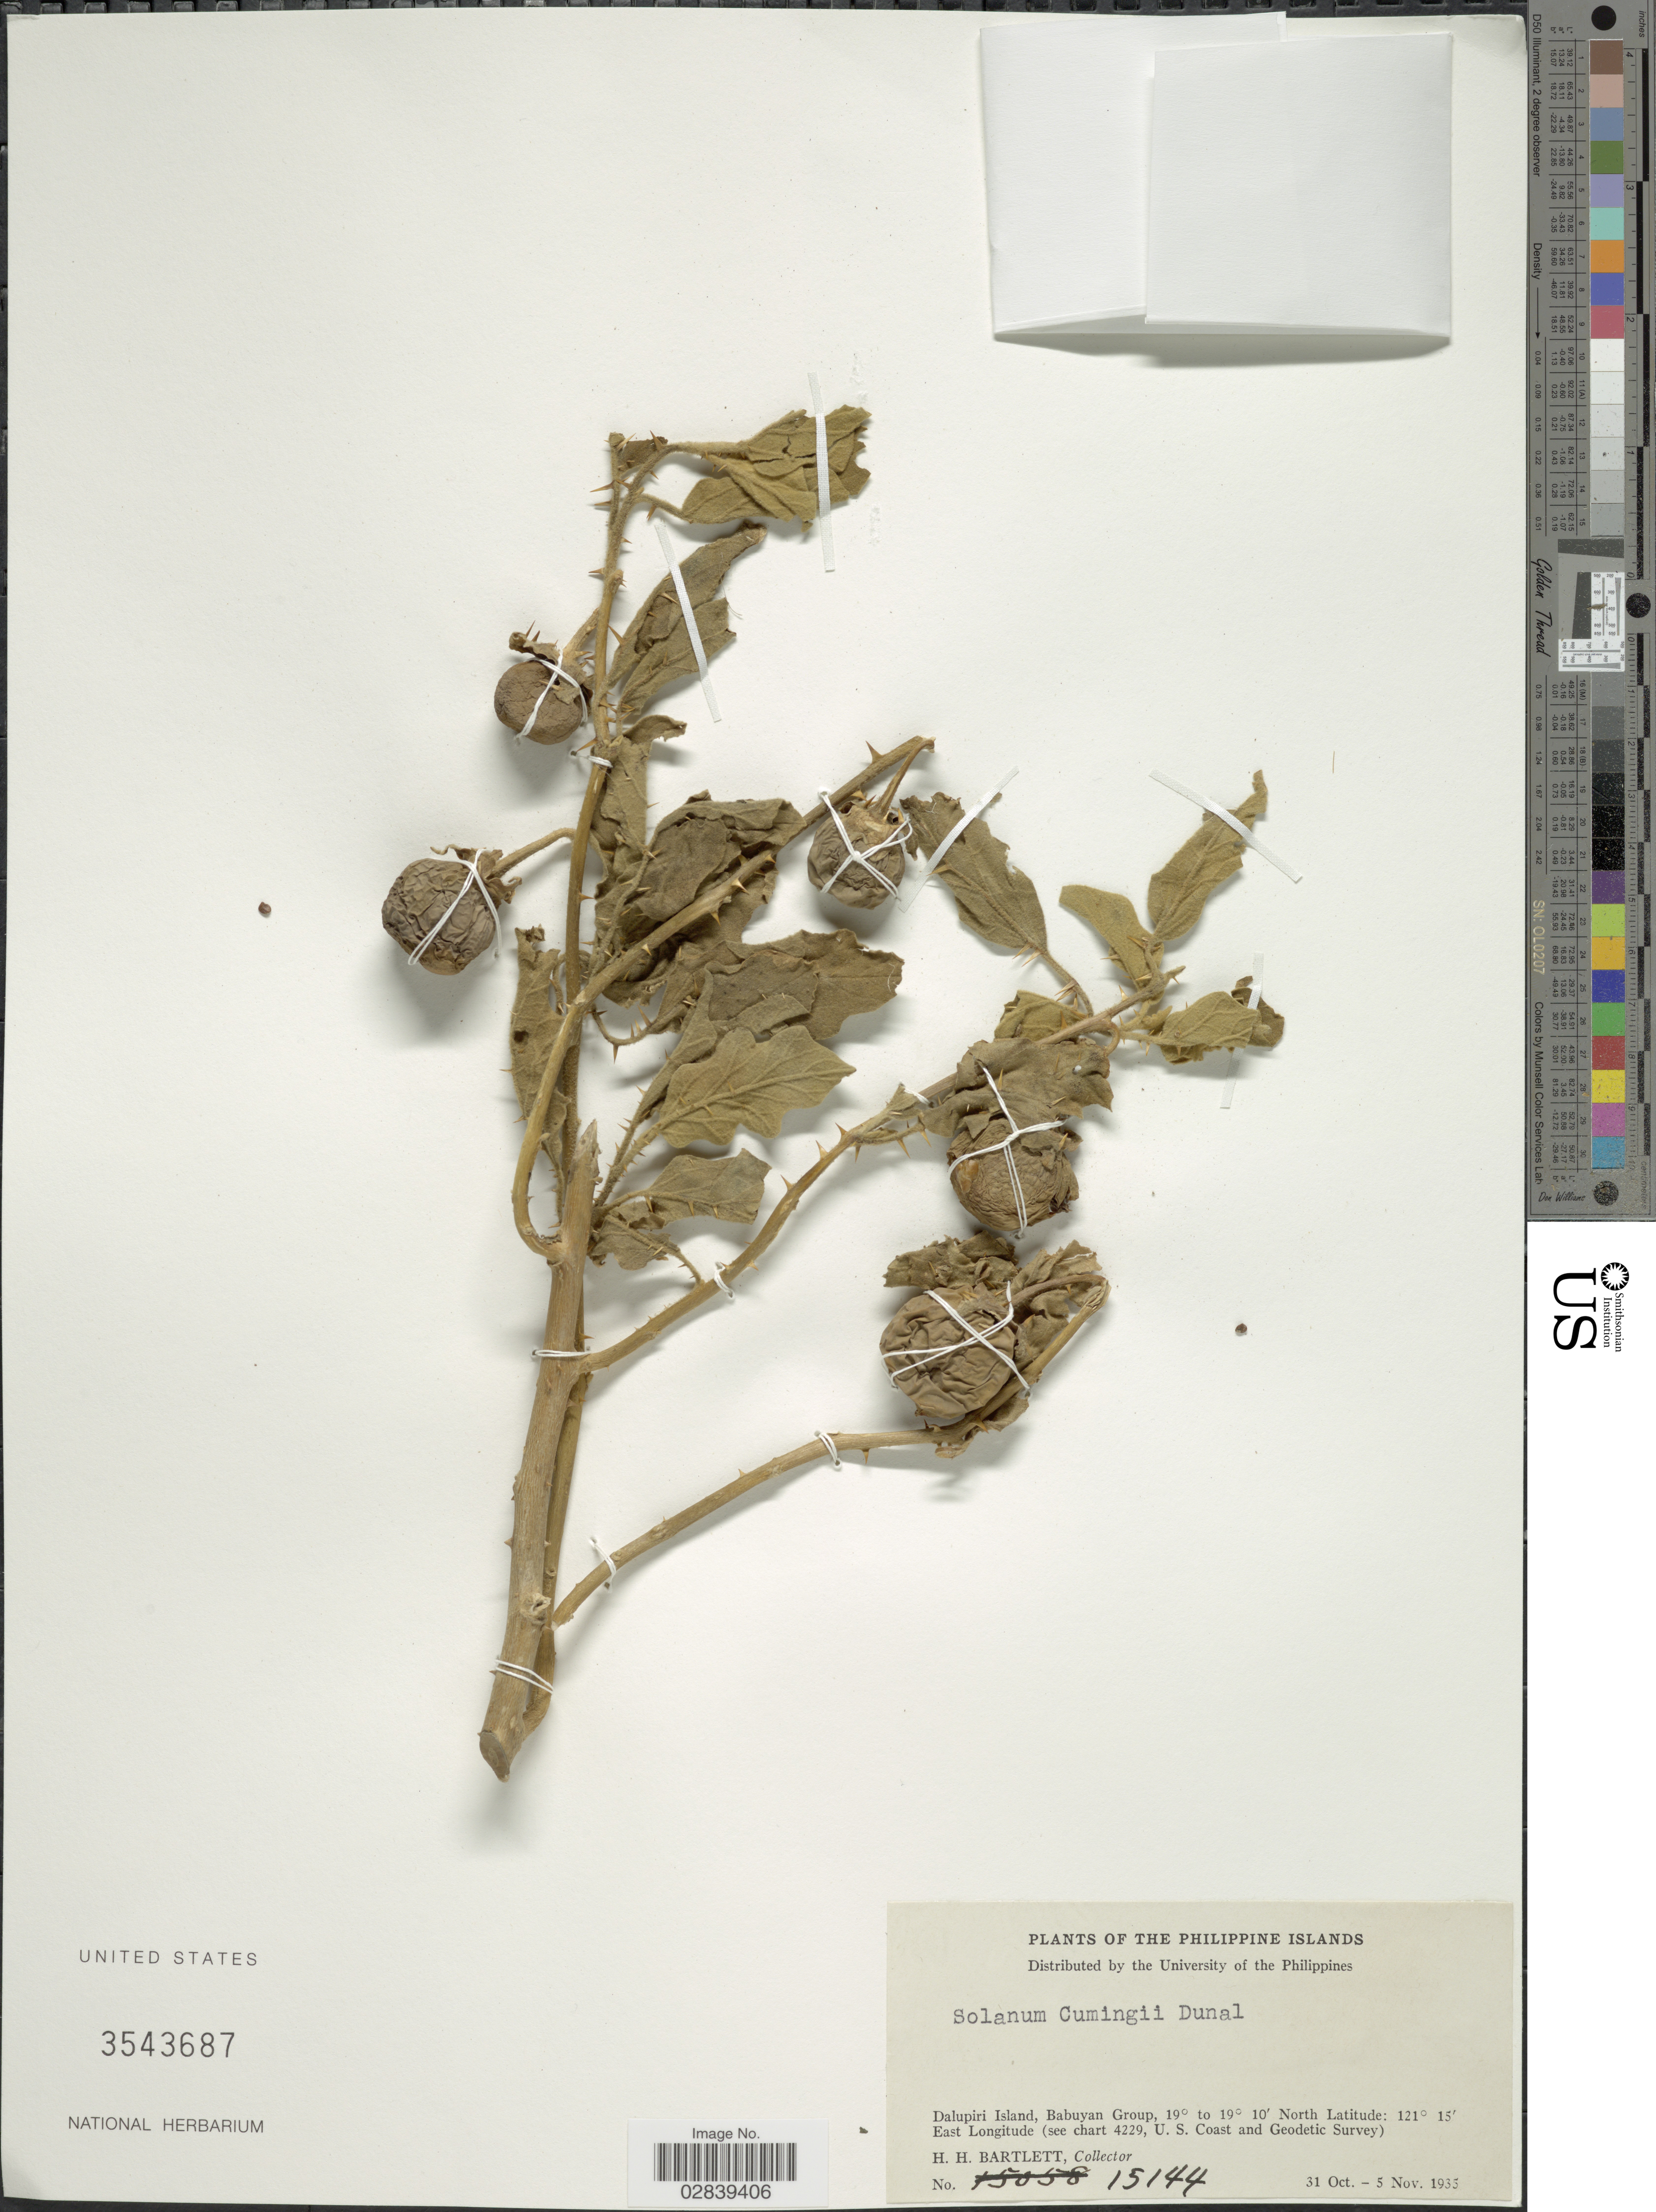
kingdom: Plantae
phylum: Tracheophyta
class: Magnoliopsida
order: Solanales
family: Solanaceae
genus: Solanum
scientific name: Solanum cumingii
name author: Dunal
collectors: H. H. Bartlett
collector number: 15144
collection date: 1935-10-31/1935-11-05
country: Philippines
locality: Dalupiri Island, Babuyan Group.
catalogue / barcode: US 3543687